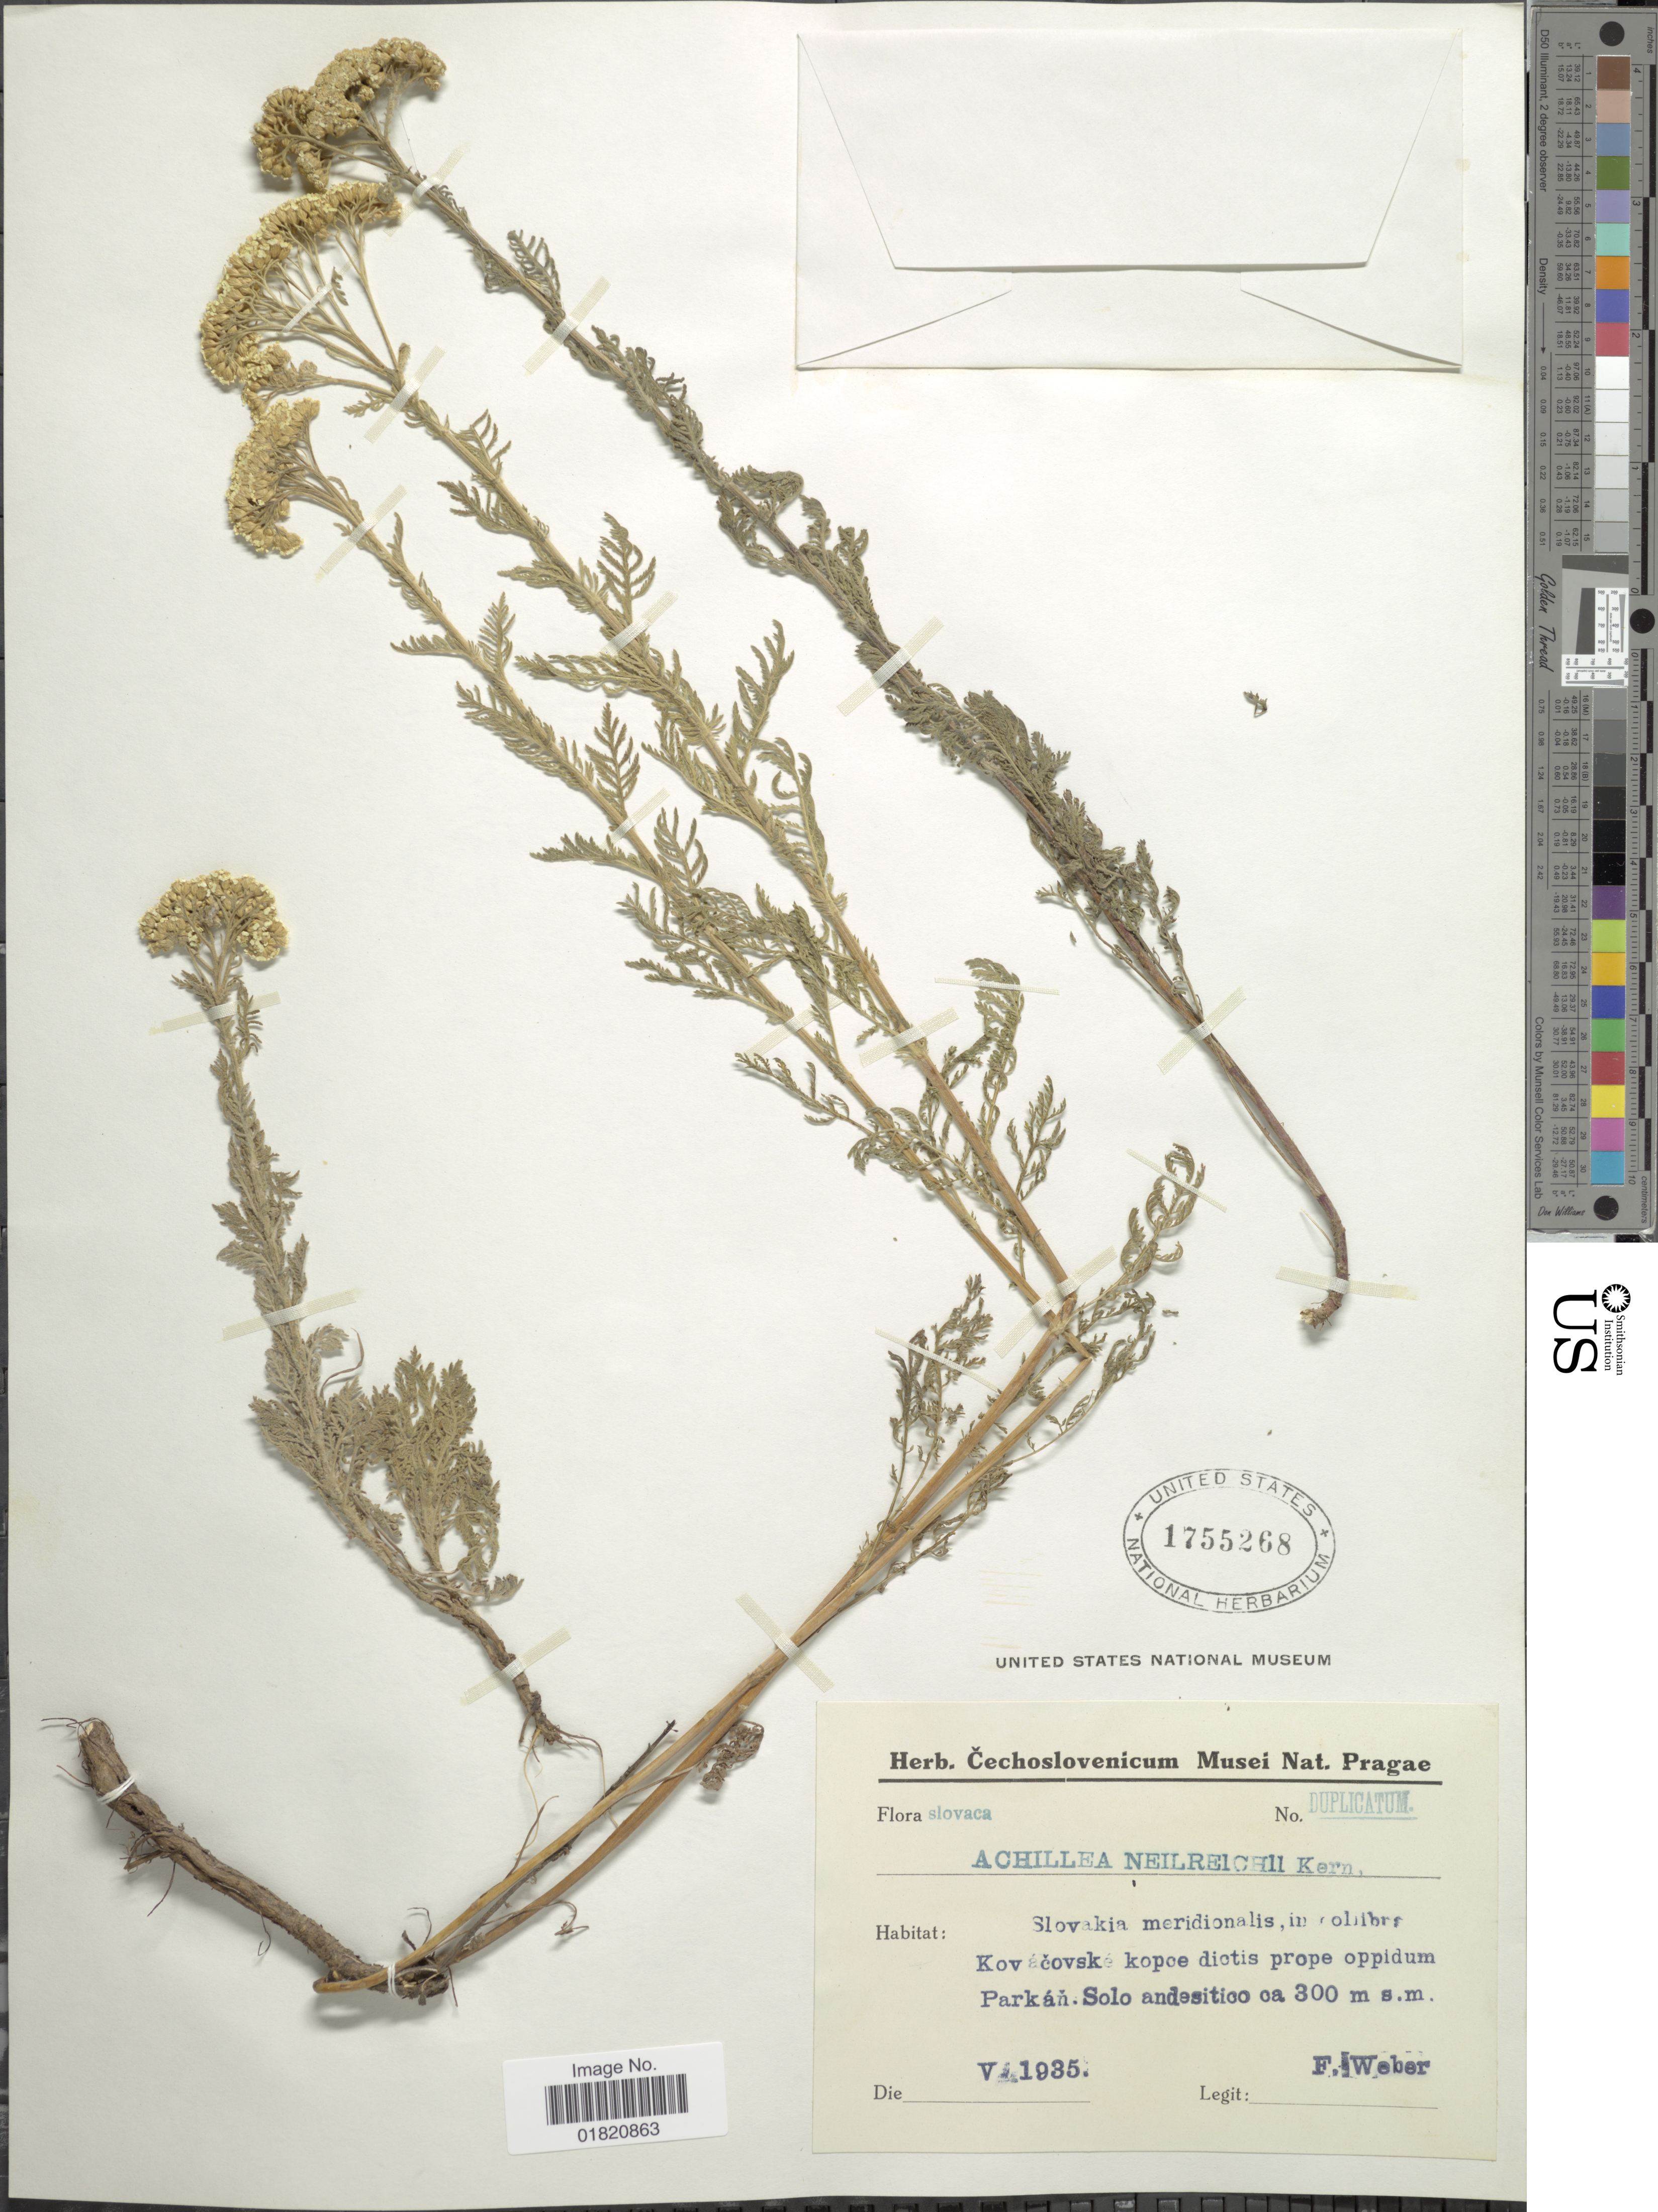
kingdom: Plantae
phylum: Tracheophyta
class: Magnoliopsida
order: Asterales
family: Asteraceae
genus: Achillea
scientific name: Achillea nielreichii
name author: Kern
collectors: F. Weber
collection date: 1935-05-01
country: Slovakia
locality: Slovakia meridionalis, in cohibra Kovacovske kopce dictis prope oppidum Parkan. Solo andesitico [interpreted]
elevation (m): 300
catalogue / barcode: US 1755268